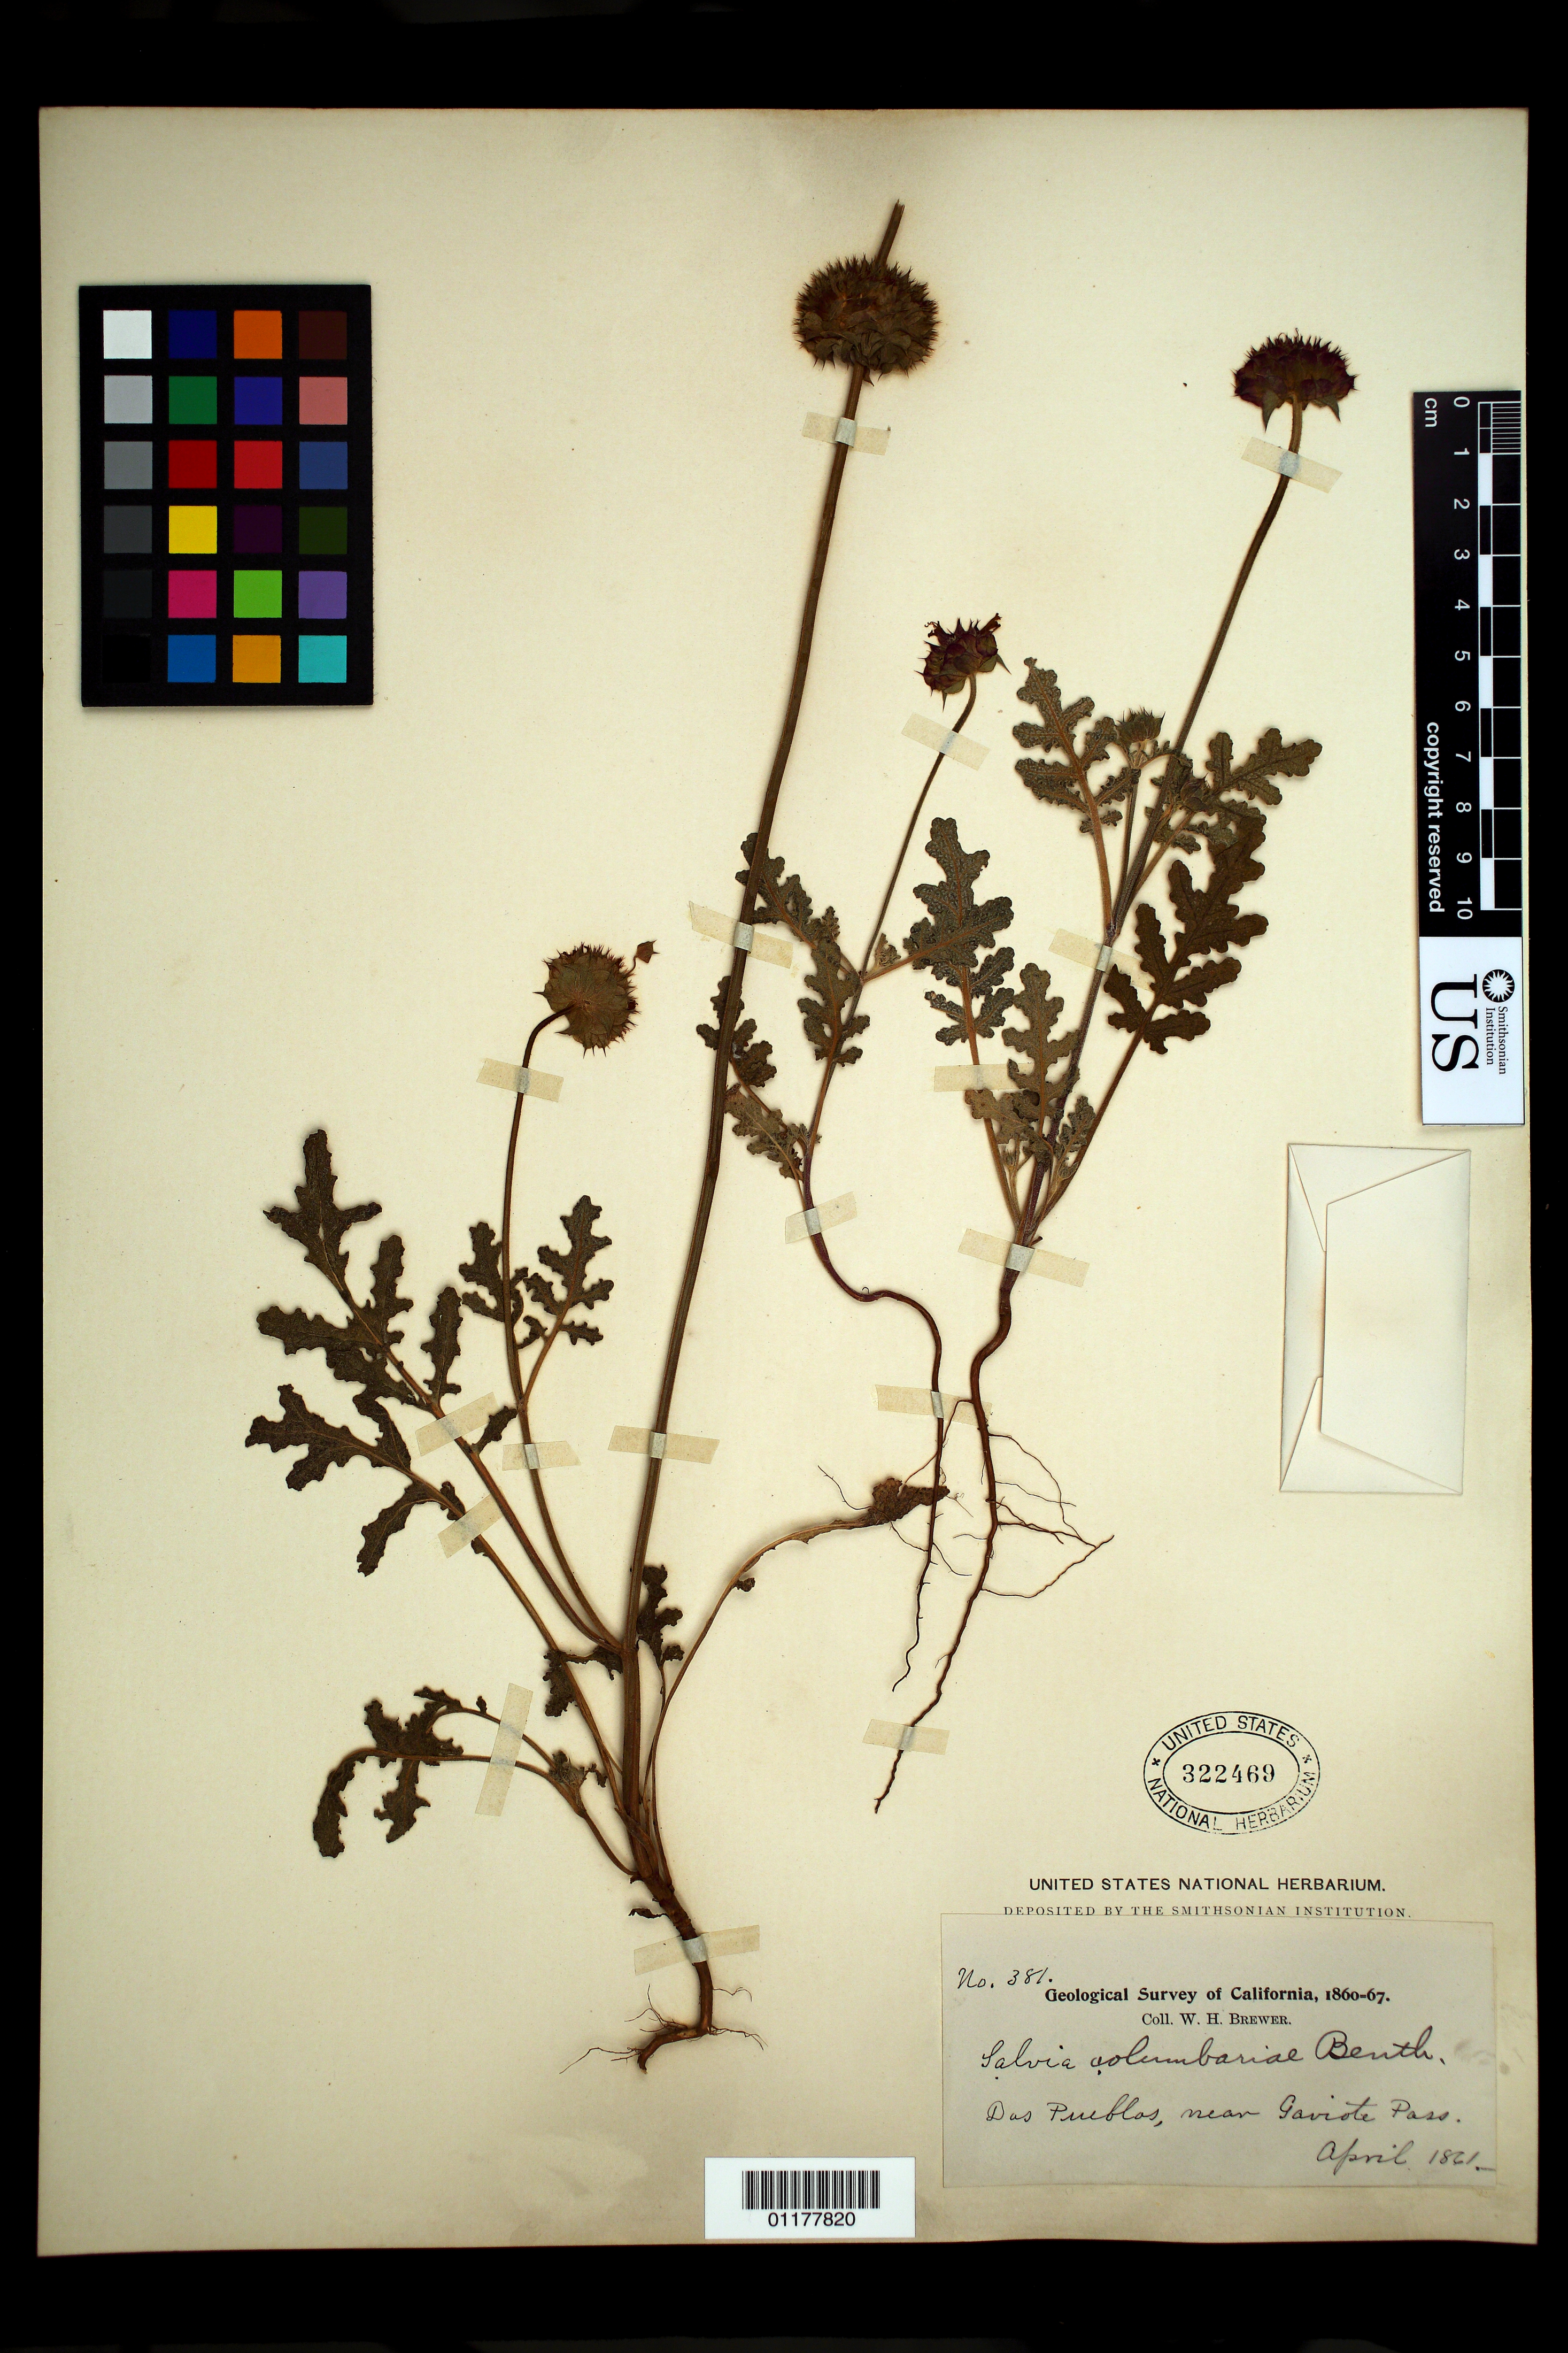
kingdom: Plantae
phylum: Tracheophyta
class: Magnoliopsida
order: Lamiales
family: Lamiaceae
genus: Salvia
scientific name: Salvia columbariae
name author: Benth.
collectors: H. Bolander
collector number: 3884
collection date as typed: Apr 1864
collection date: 1864-04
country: United States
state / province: California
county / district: Mendocino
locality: Ukiah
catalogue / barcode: US 322468